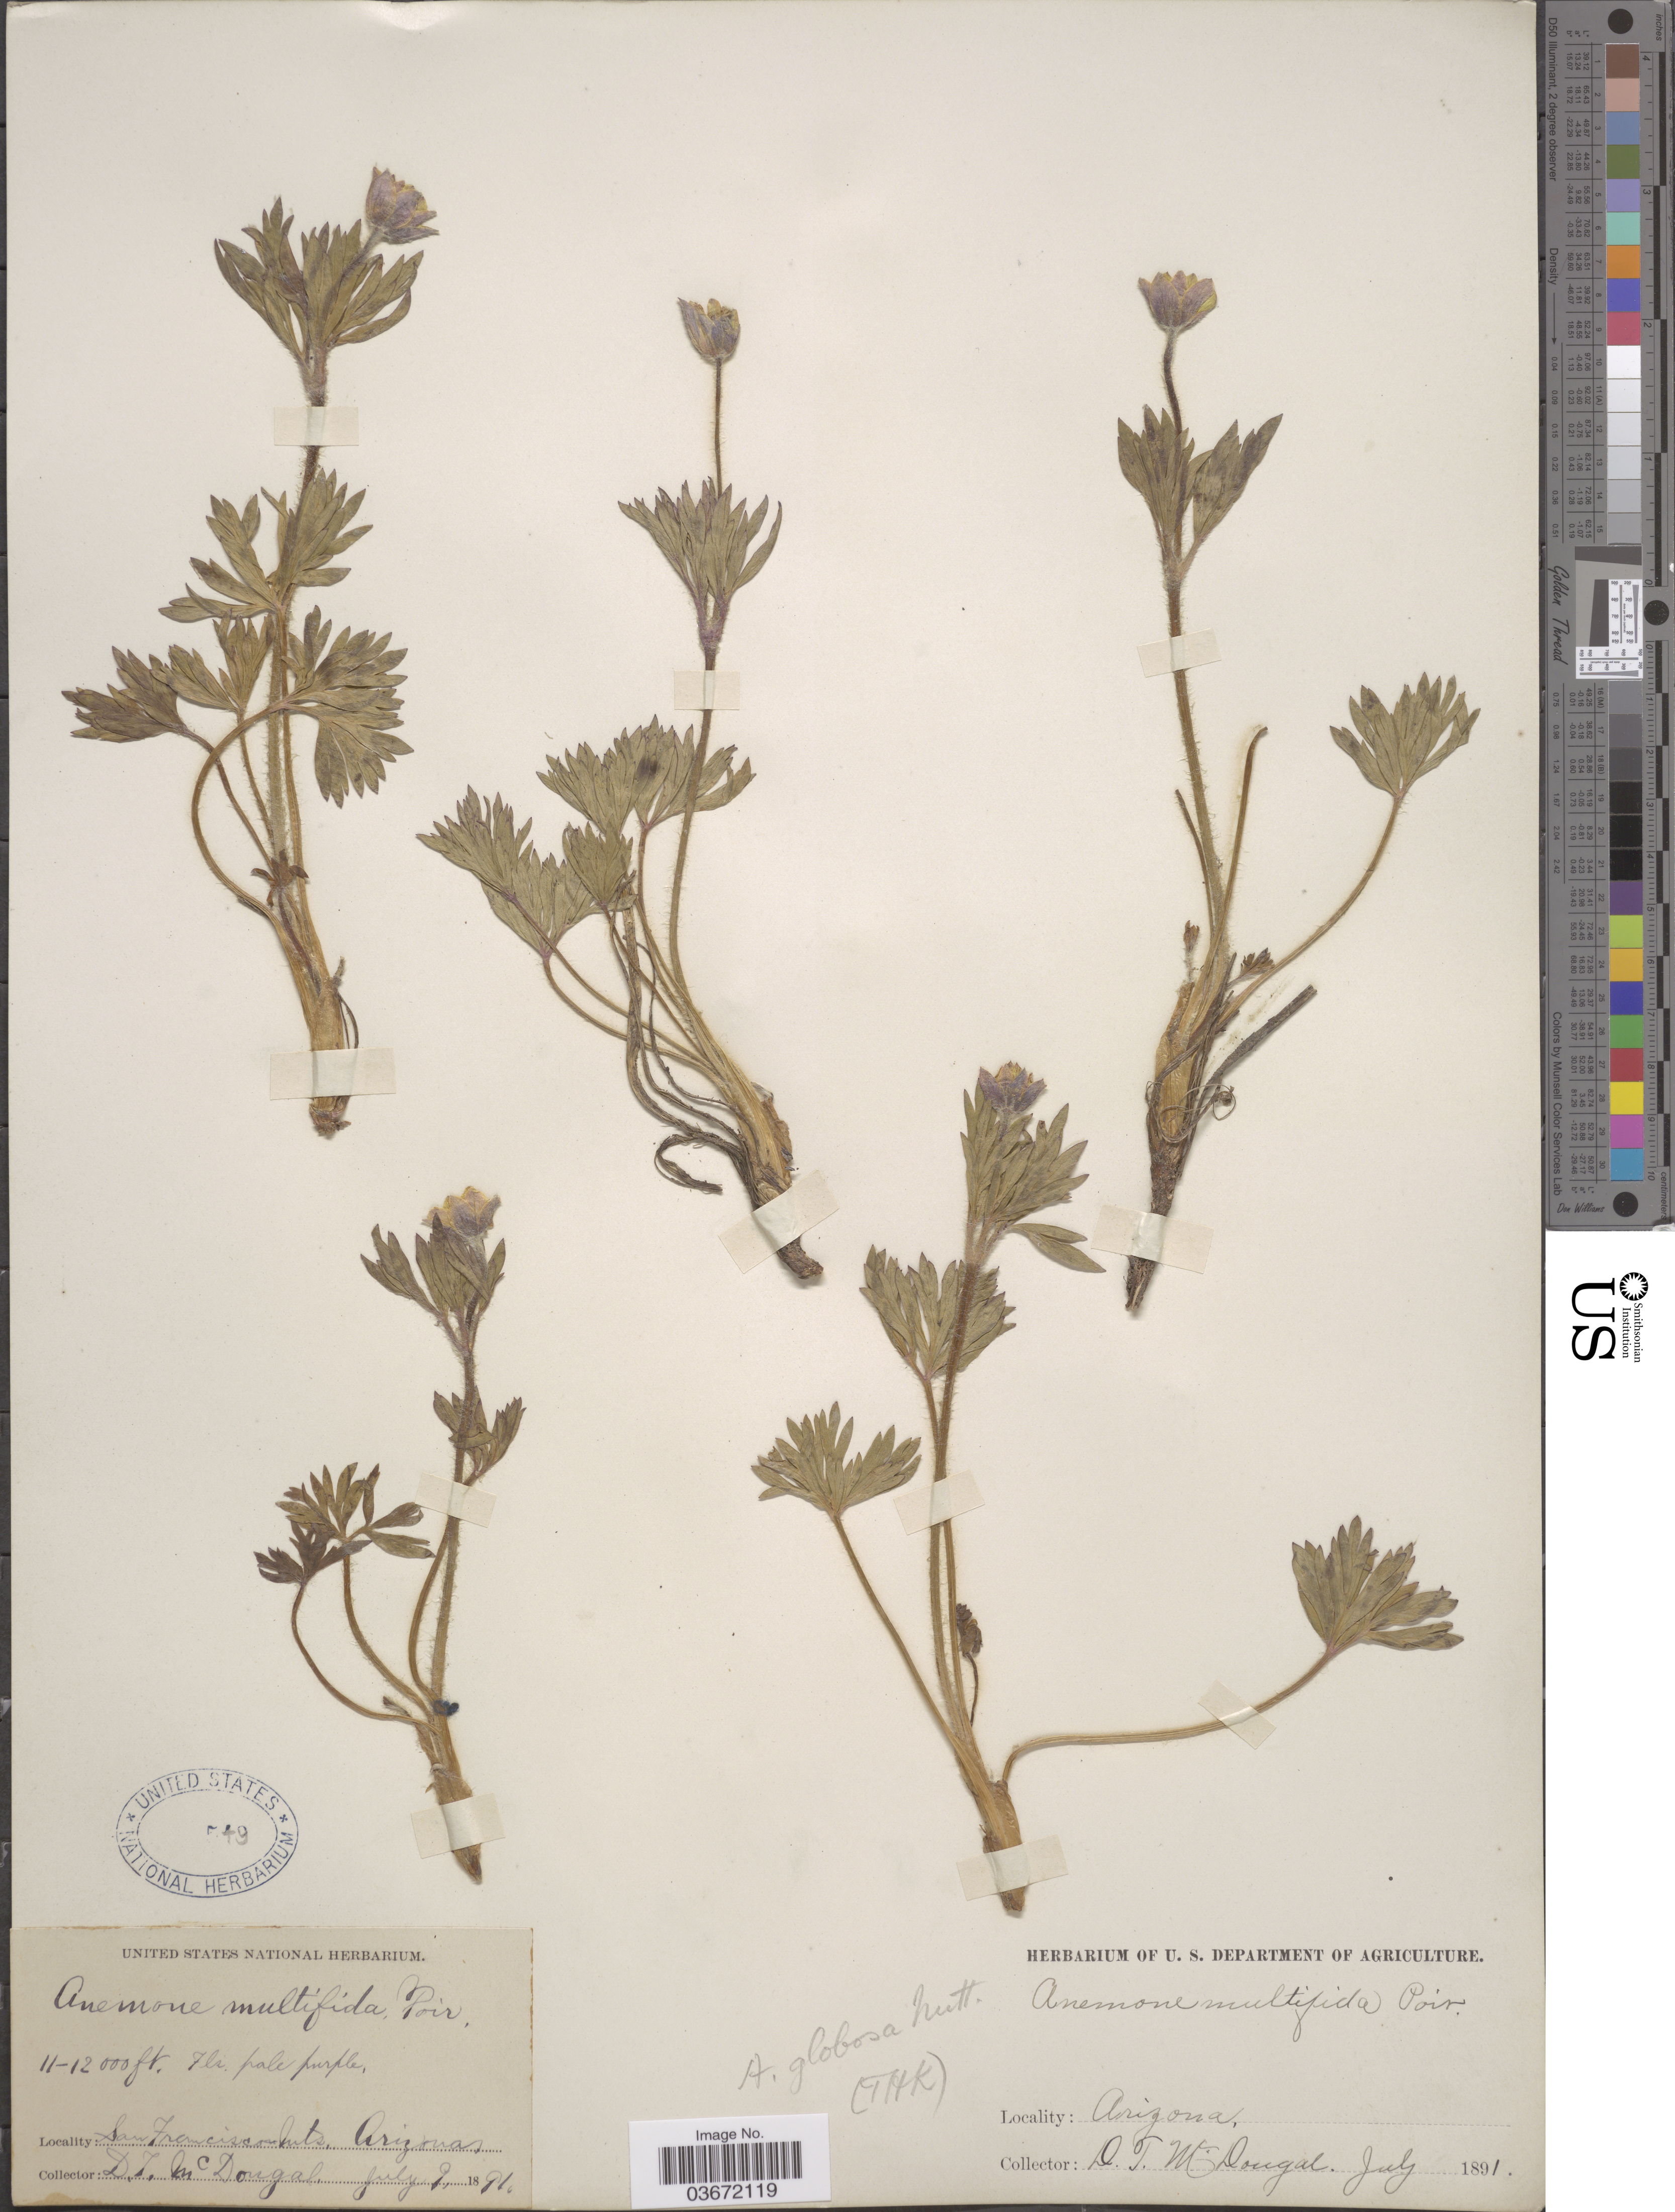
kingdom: Plantae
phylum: Tracheophyta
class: Magnoliopsida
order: Ranunculales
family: Ranunculaceae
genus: Anemone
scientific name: Anemone multifida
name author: Poir.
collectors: D. McDougal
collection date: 1891-07-09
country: United States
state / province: Arizona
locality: San Francisco Mts.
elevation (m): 3353